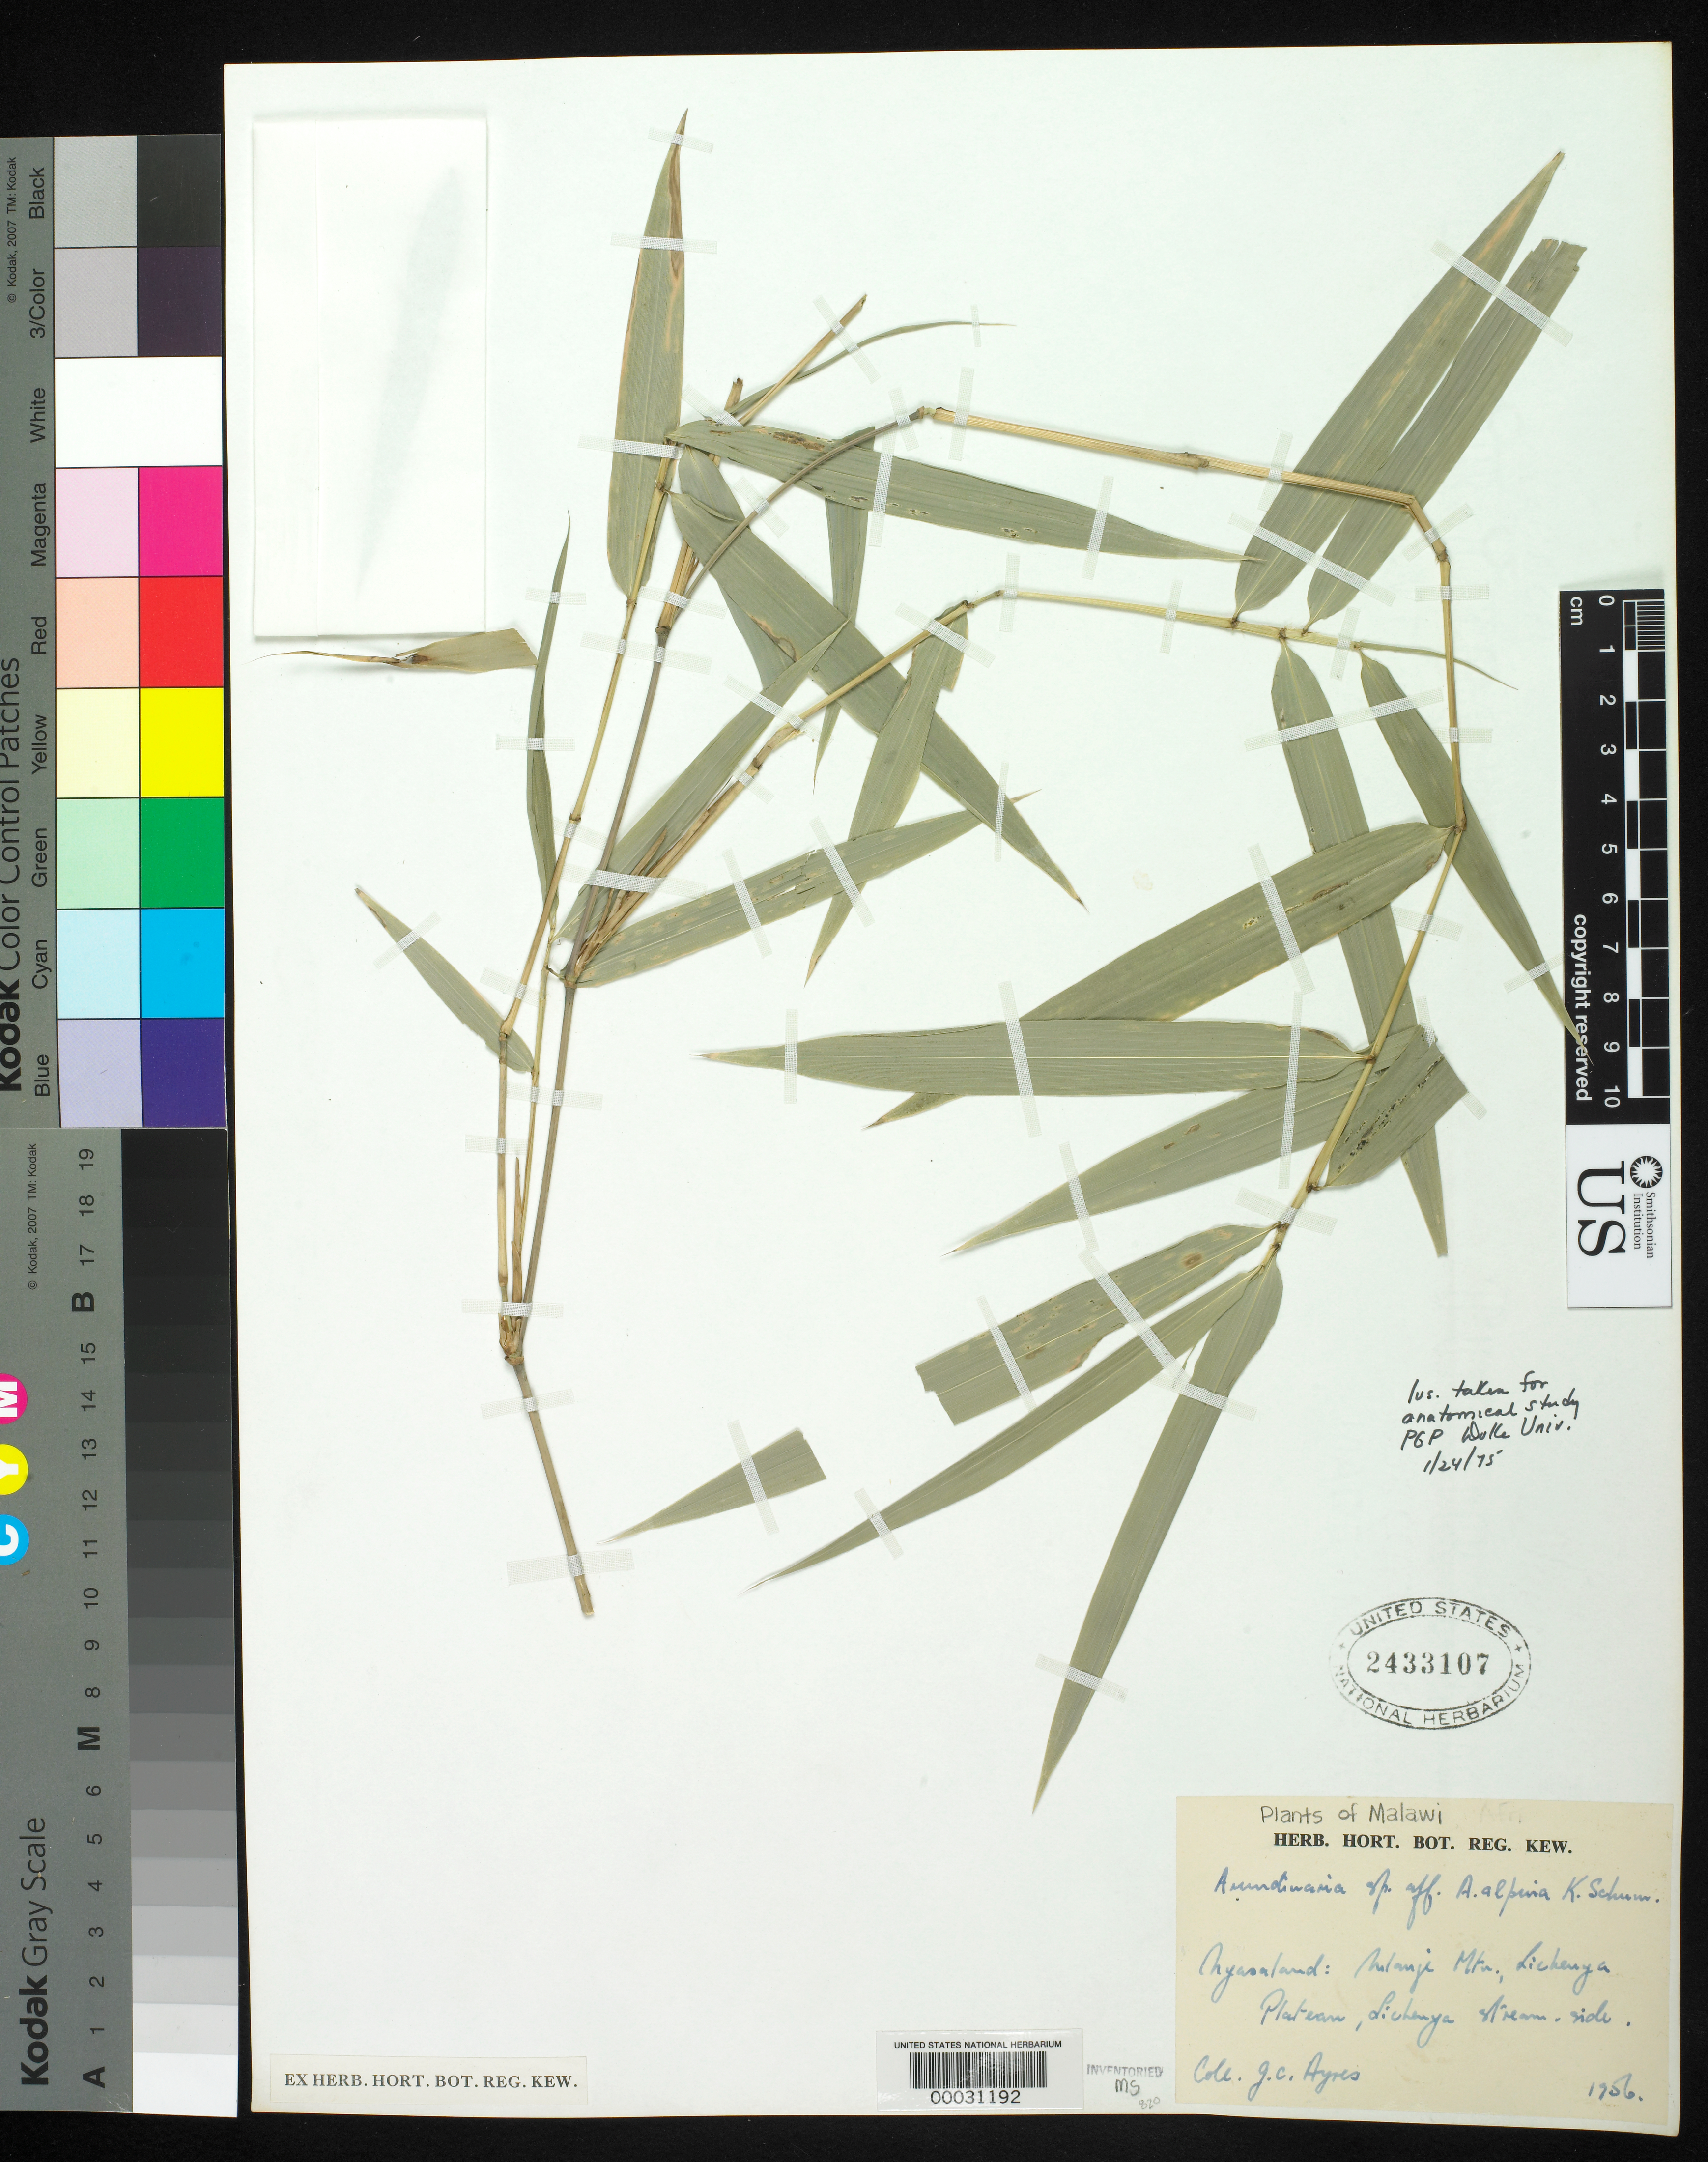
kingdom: Plantae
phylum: Tracheophyta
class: Liliopsida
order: Poales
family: Poaceae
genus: Oldeania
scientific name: Oldeania alpina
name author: (K. Schum.) Stapleton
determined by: Poaceae Reorganization Project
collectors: G. Ayres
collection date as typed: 1956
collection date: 1956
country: Malawi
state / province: Southern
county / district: Mulanje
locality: Mlanje mountain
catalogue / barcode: US 2433107